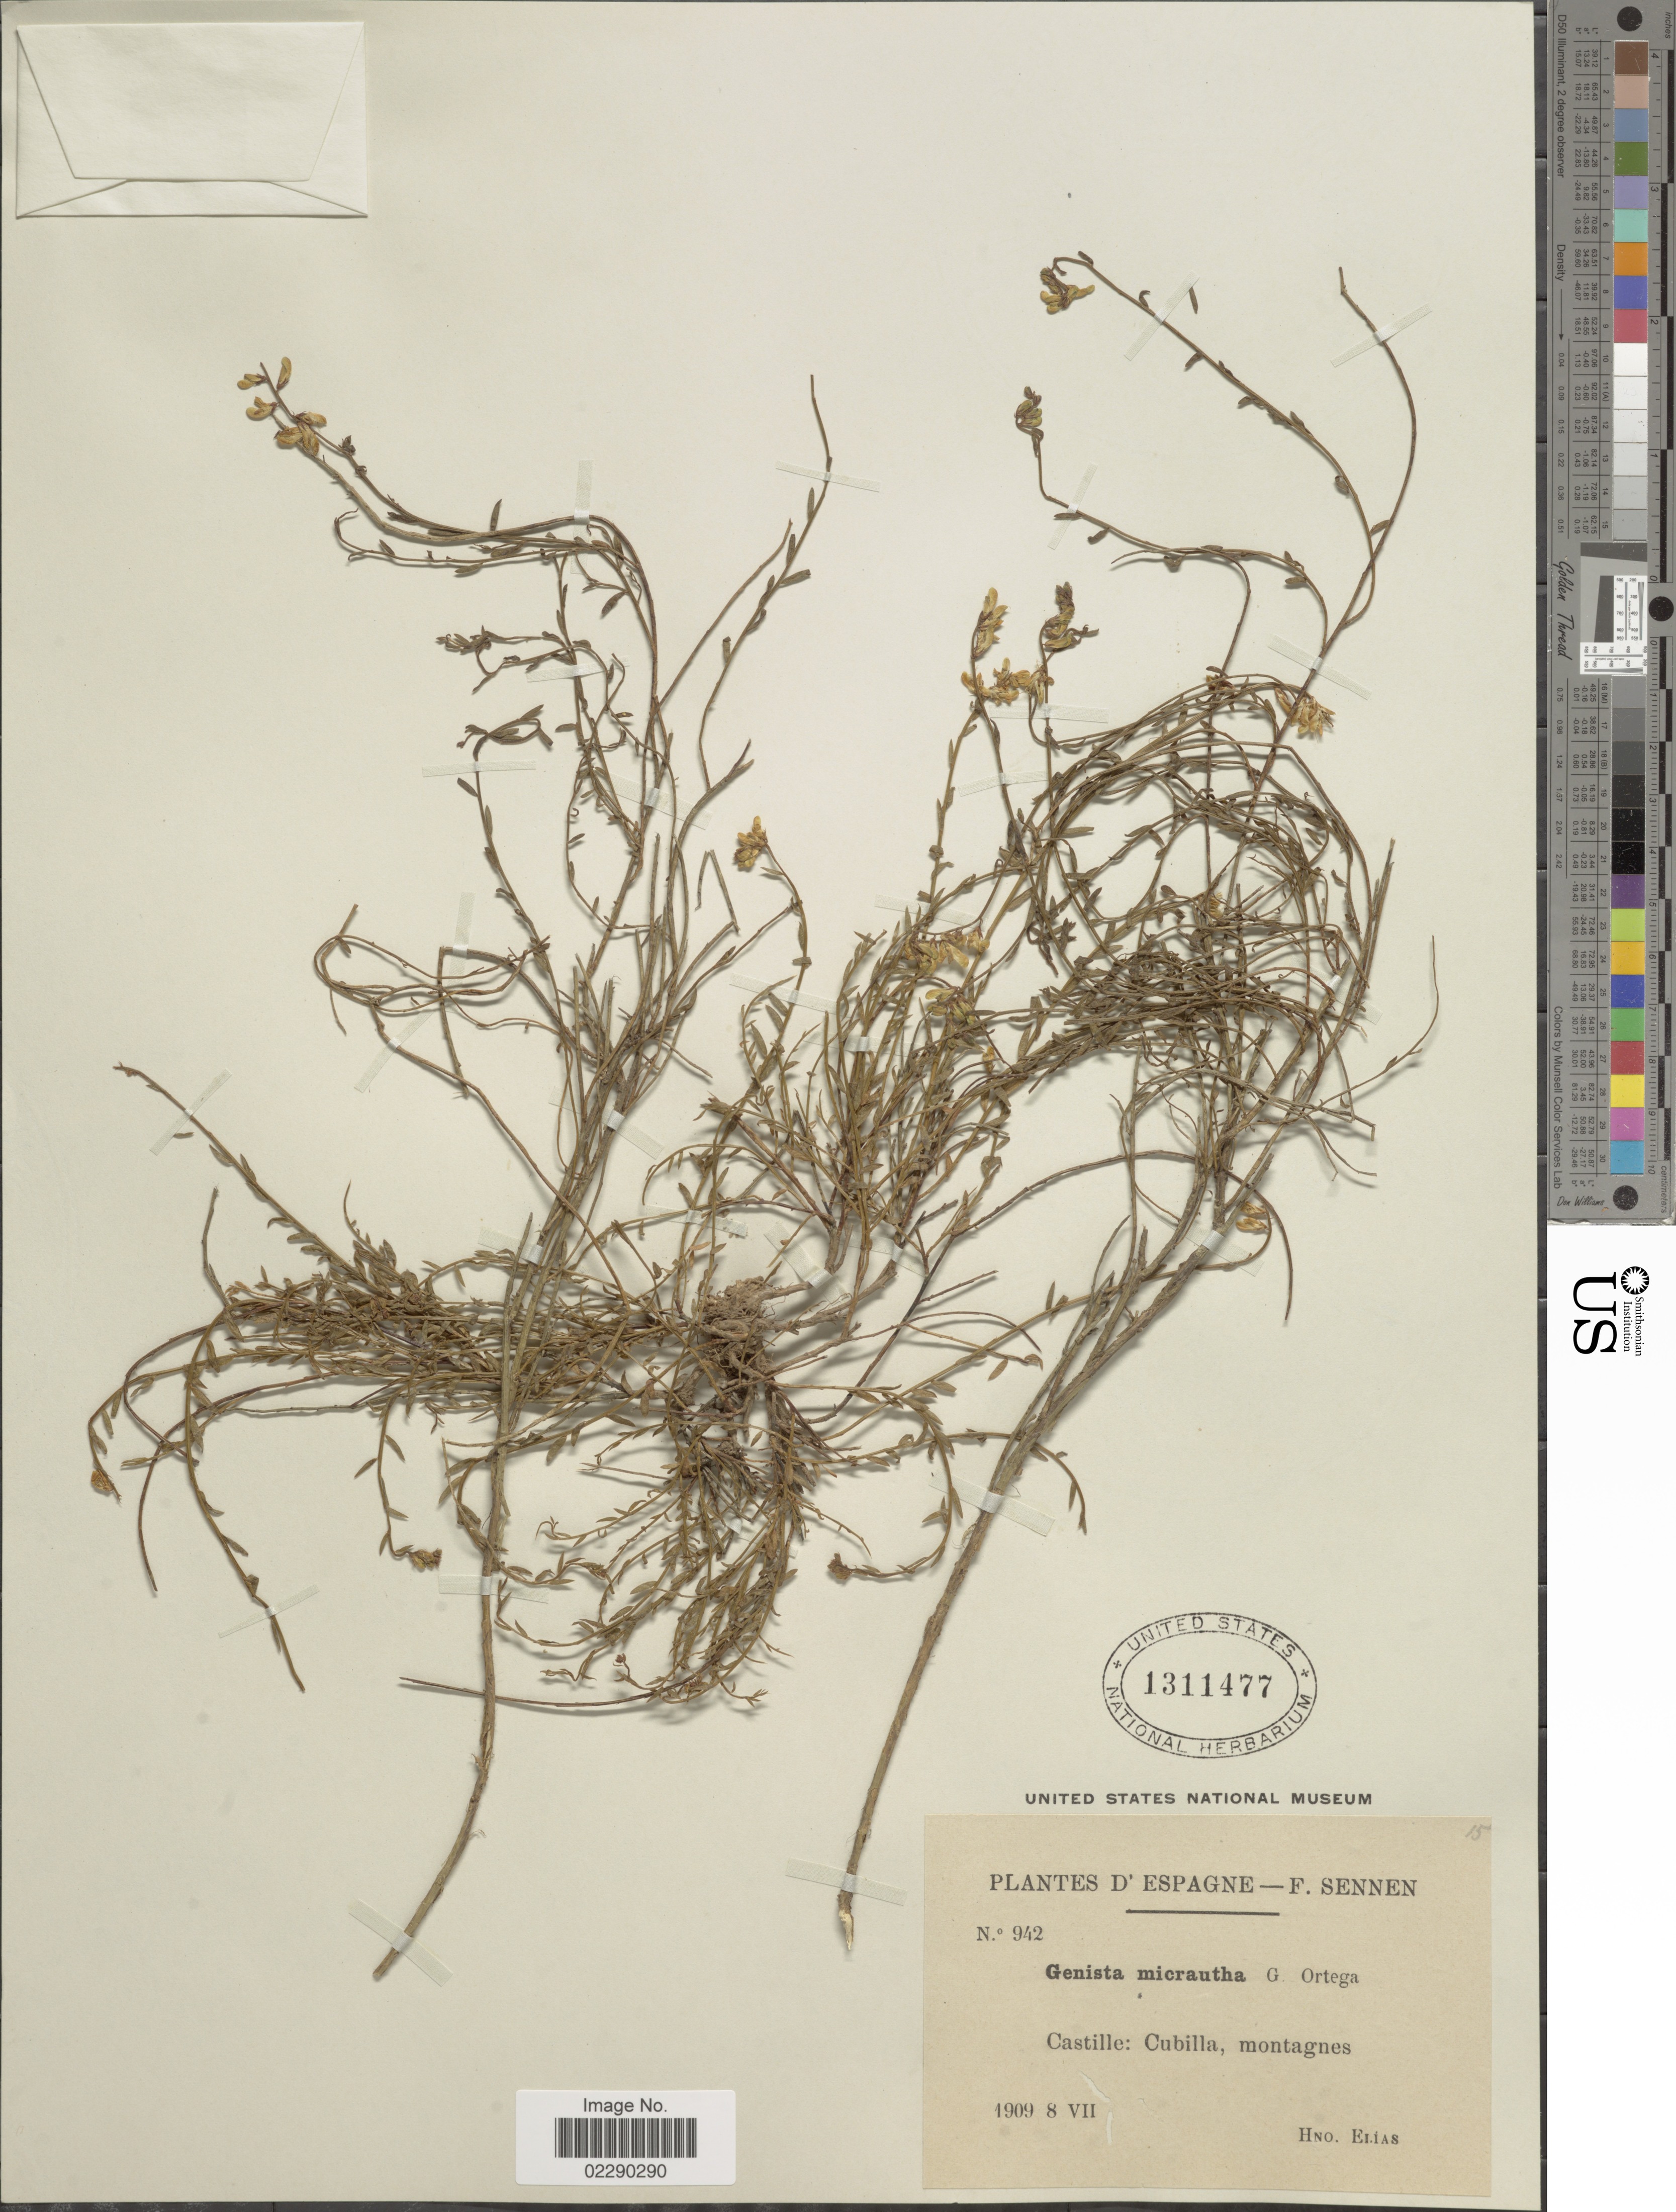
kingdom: Plantae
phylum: Tracheophyta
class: Magnoliopsida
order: Fabales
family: Fabaceae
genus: Genista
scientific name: Genista micrantha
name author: Ortega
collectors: Bro. Elias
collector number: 942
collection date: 1909-07-08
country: Spain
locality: Espagne, Castille, Cubilla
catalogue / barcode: US 1311477